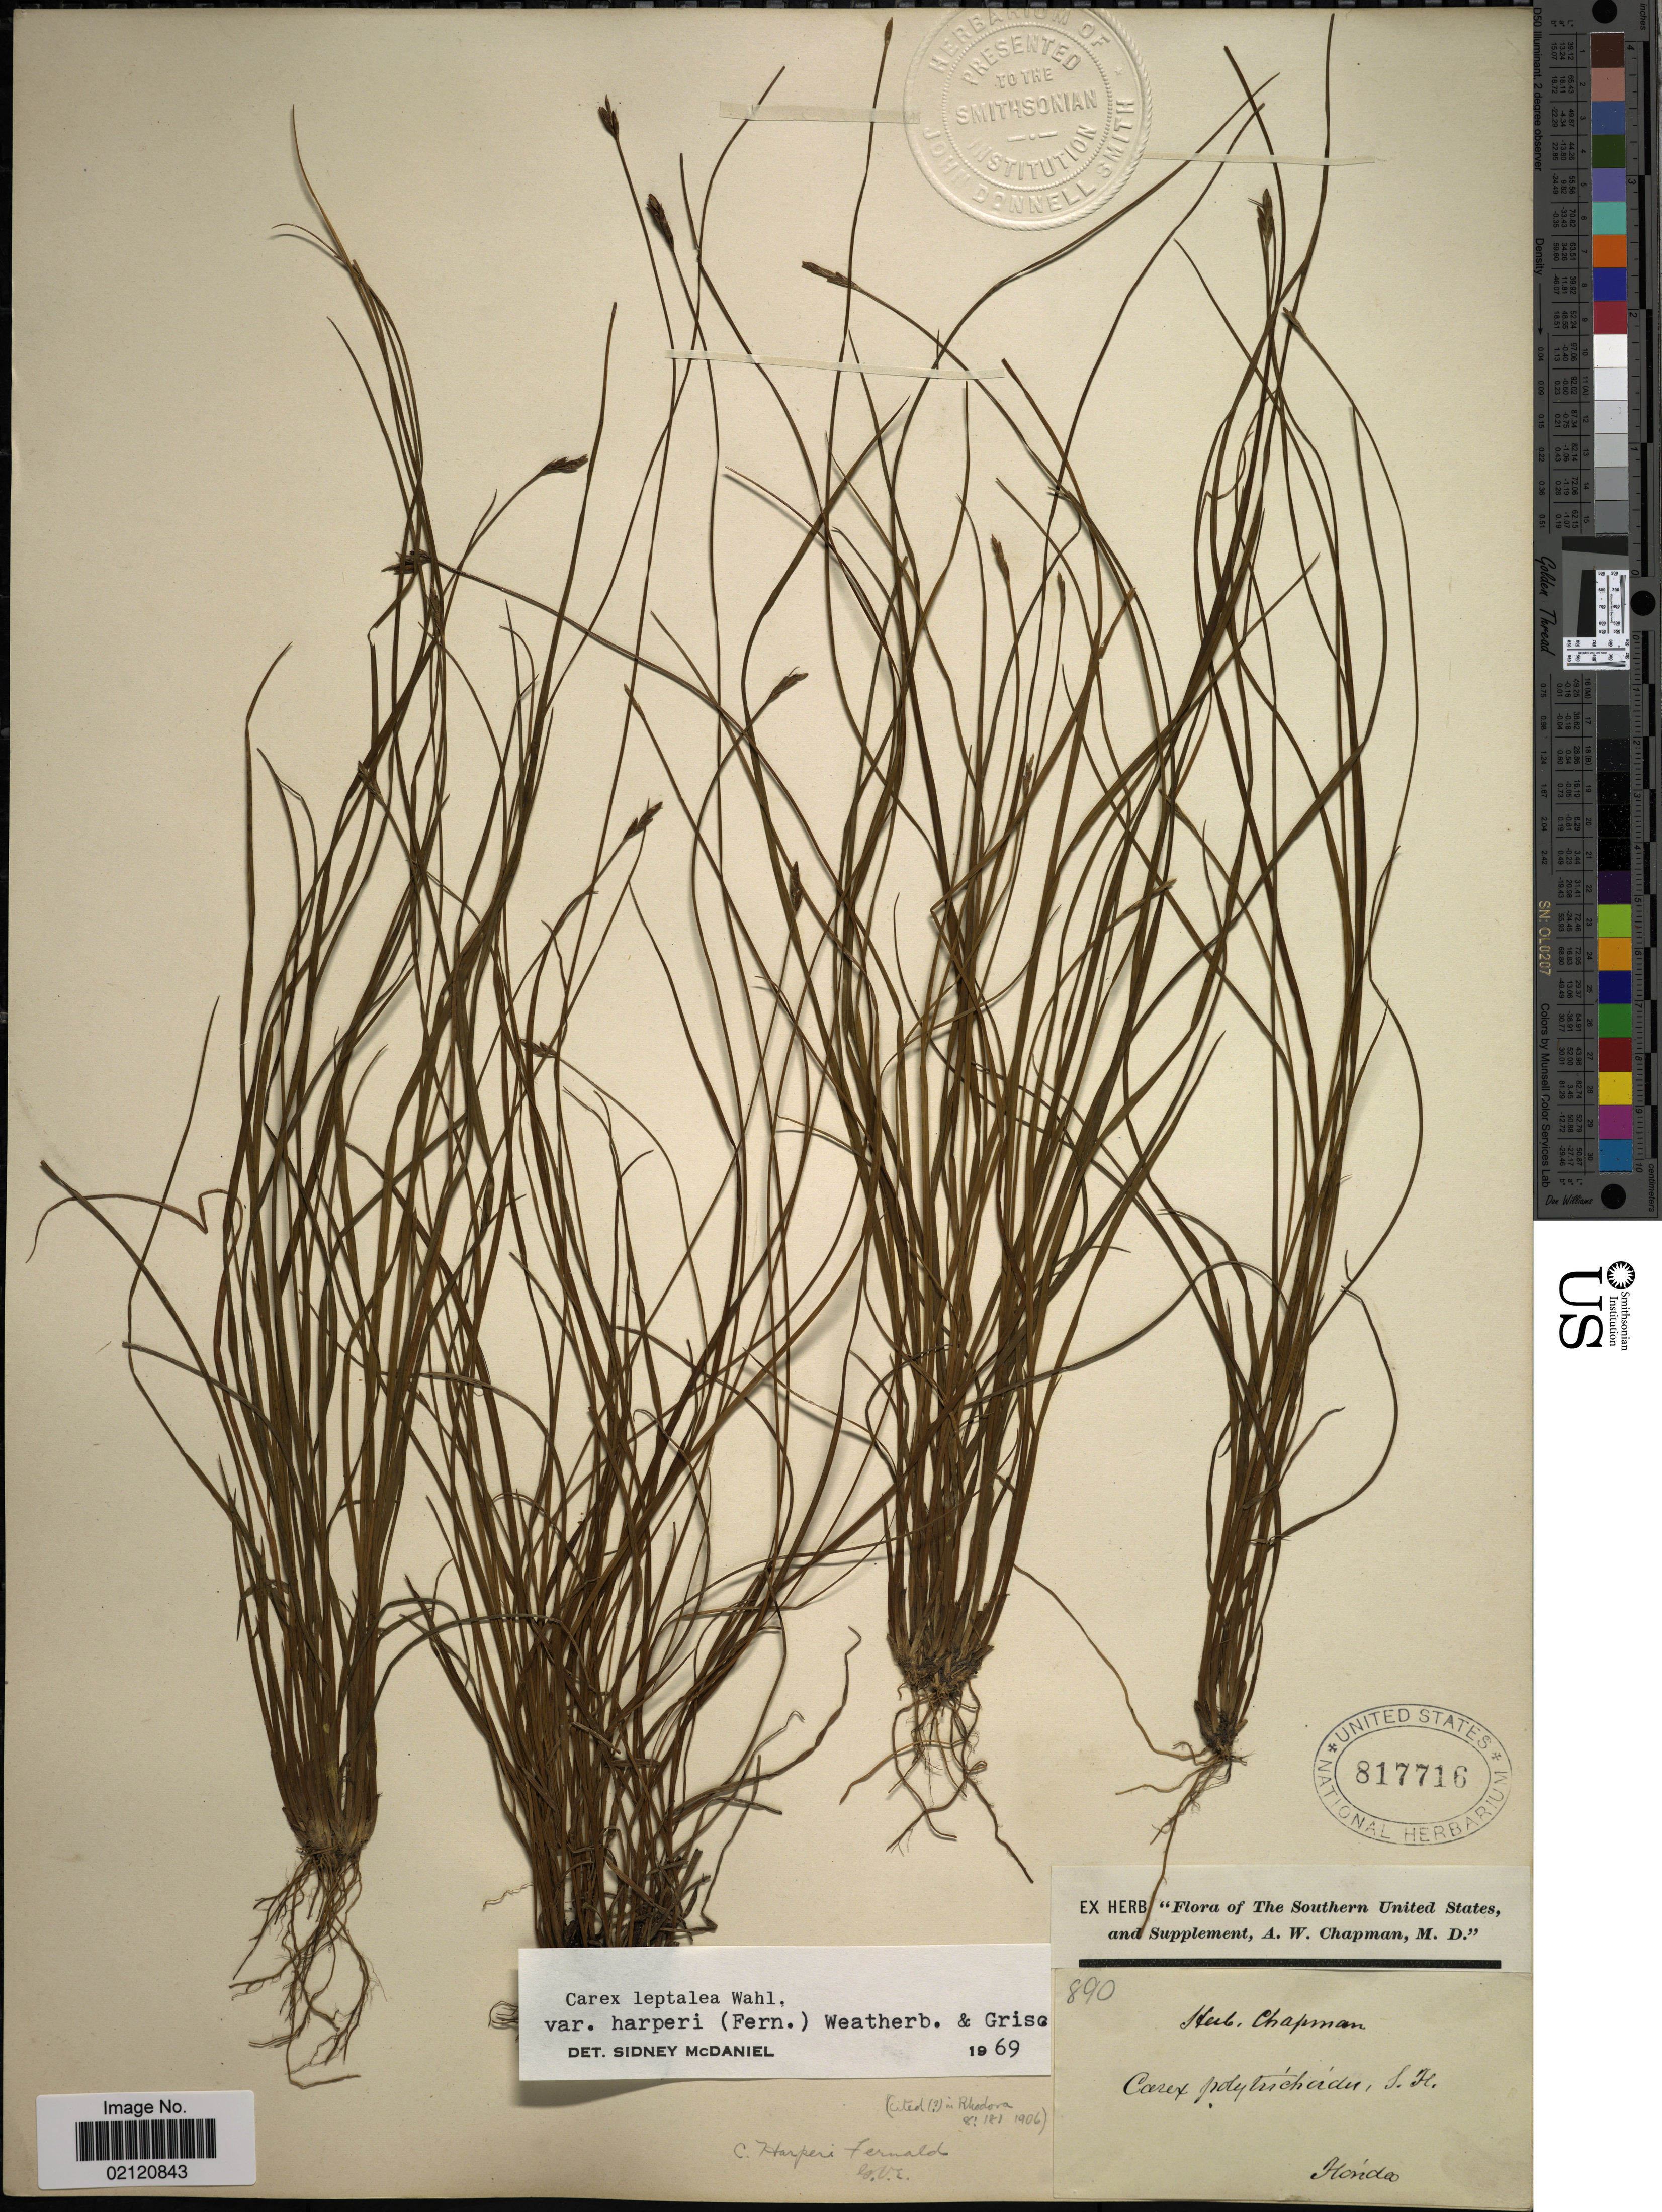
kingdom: Plantae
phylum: Tracheophyta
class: Liliopsida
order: Poales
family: Cyperaceae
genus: Carex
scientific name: Carex leptalea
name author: Wahlenb.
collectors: ex herb. Chapman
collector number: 890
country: United States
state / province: Florida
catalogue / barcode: US 817716